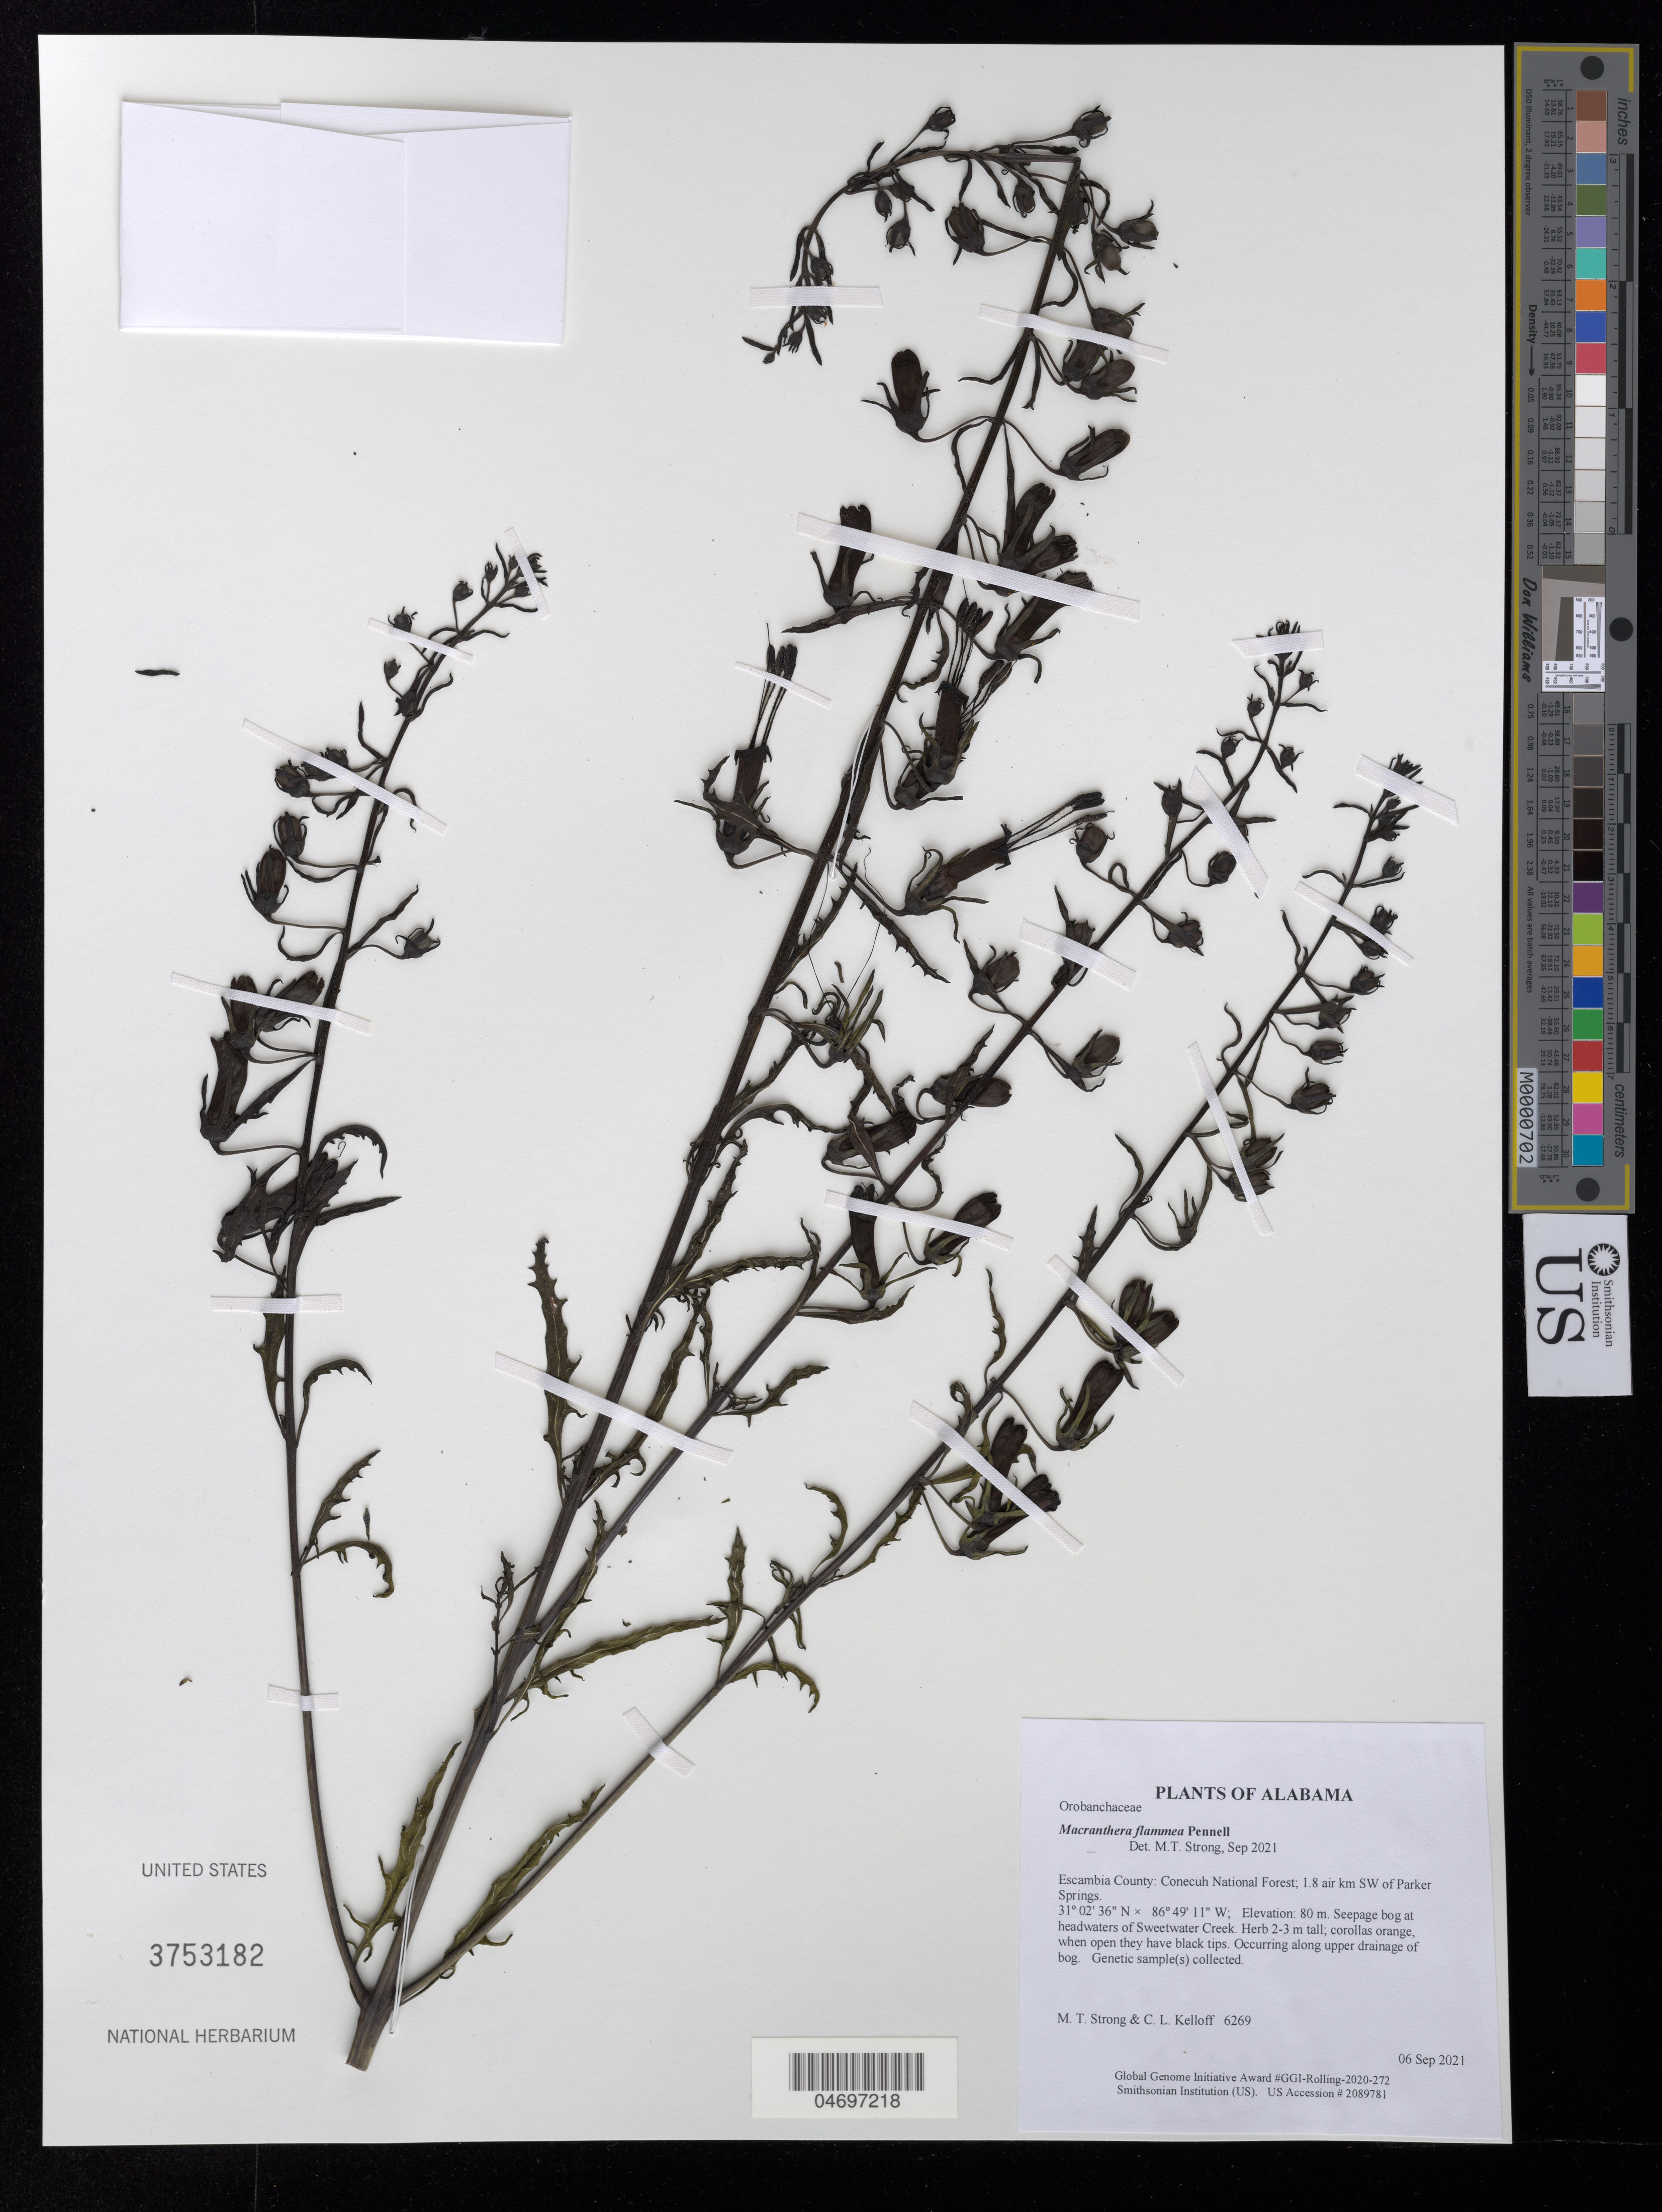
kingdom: Plantae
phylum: Tracheophyta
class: Magnoliopsida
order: Lamiales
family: Orobanchaceae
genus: Macranthera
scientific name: Macranthera flammea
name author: Pennell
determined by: Strong, Mark T.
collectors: M. T. Strong & C. L. Kelloff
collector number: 6269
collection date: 2021-09-06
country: United States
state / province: Alabama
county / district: Escambia County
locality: Conecuh National Forest; 1.8 air km SW of Parker Springs.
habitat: Seepage bog at headwaters of Sweetwater Creek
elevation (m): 80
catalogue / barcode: US 3753182